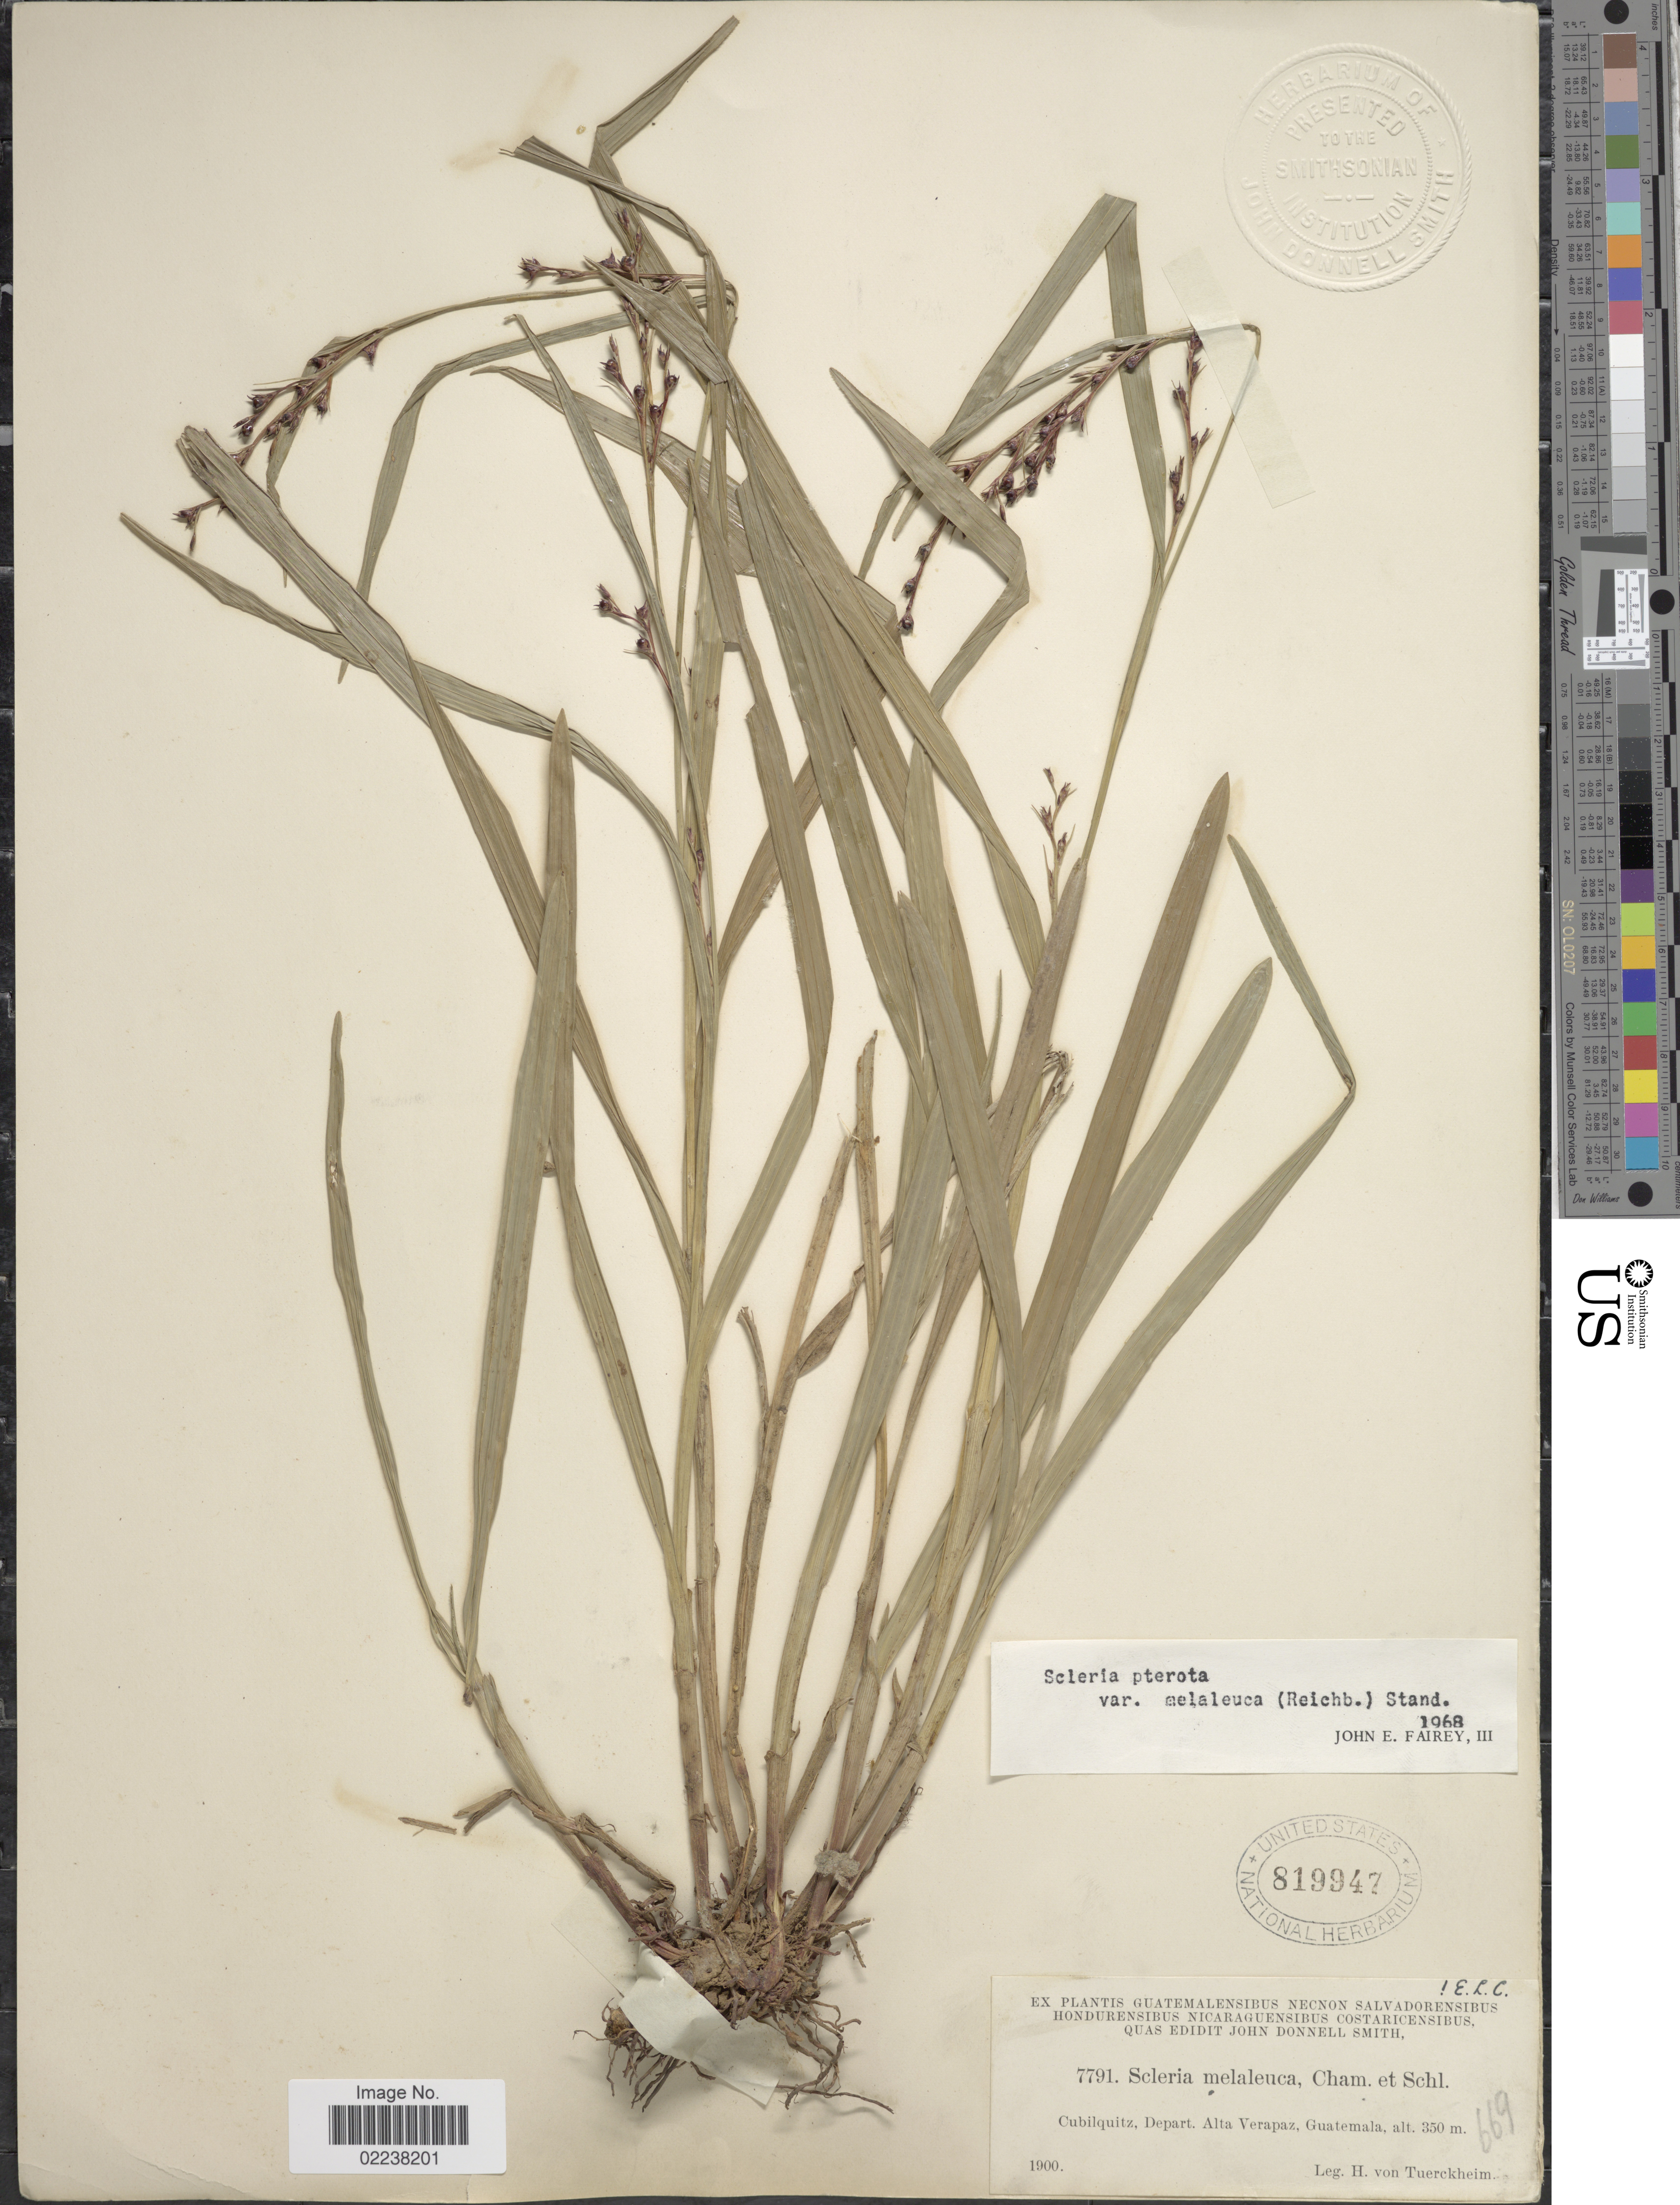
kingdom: Plantae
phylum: Tracheophyta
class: Liliopsida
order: Poales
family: Cyperaceae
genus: Scleria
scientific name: Scleria gaertneri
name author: Raddi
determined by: Strong, Mark T., (BOT), Smithsonian Institution - National Museum of Natural History (UNITED STATES)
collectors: H. von Türckheim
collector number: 7791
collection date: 1900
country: Guatemala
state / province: Alta Verapaz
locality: Cubilquitz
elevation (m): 350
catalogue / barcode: US 819947